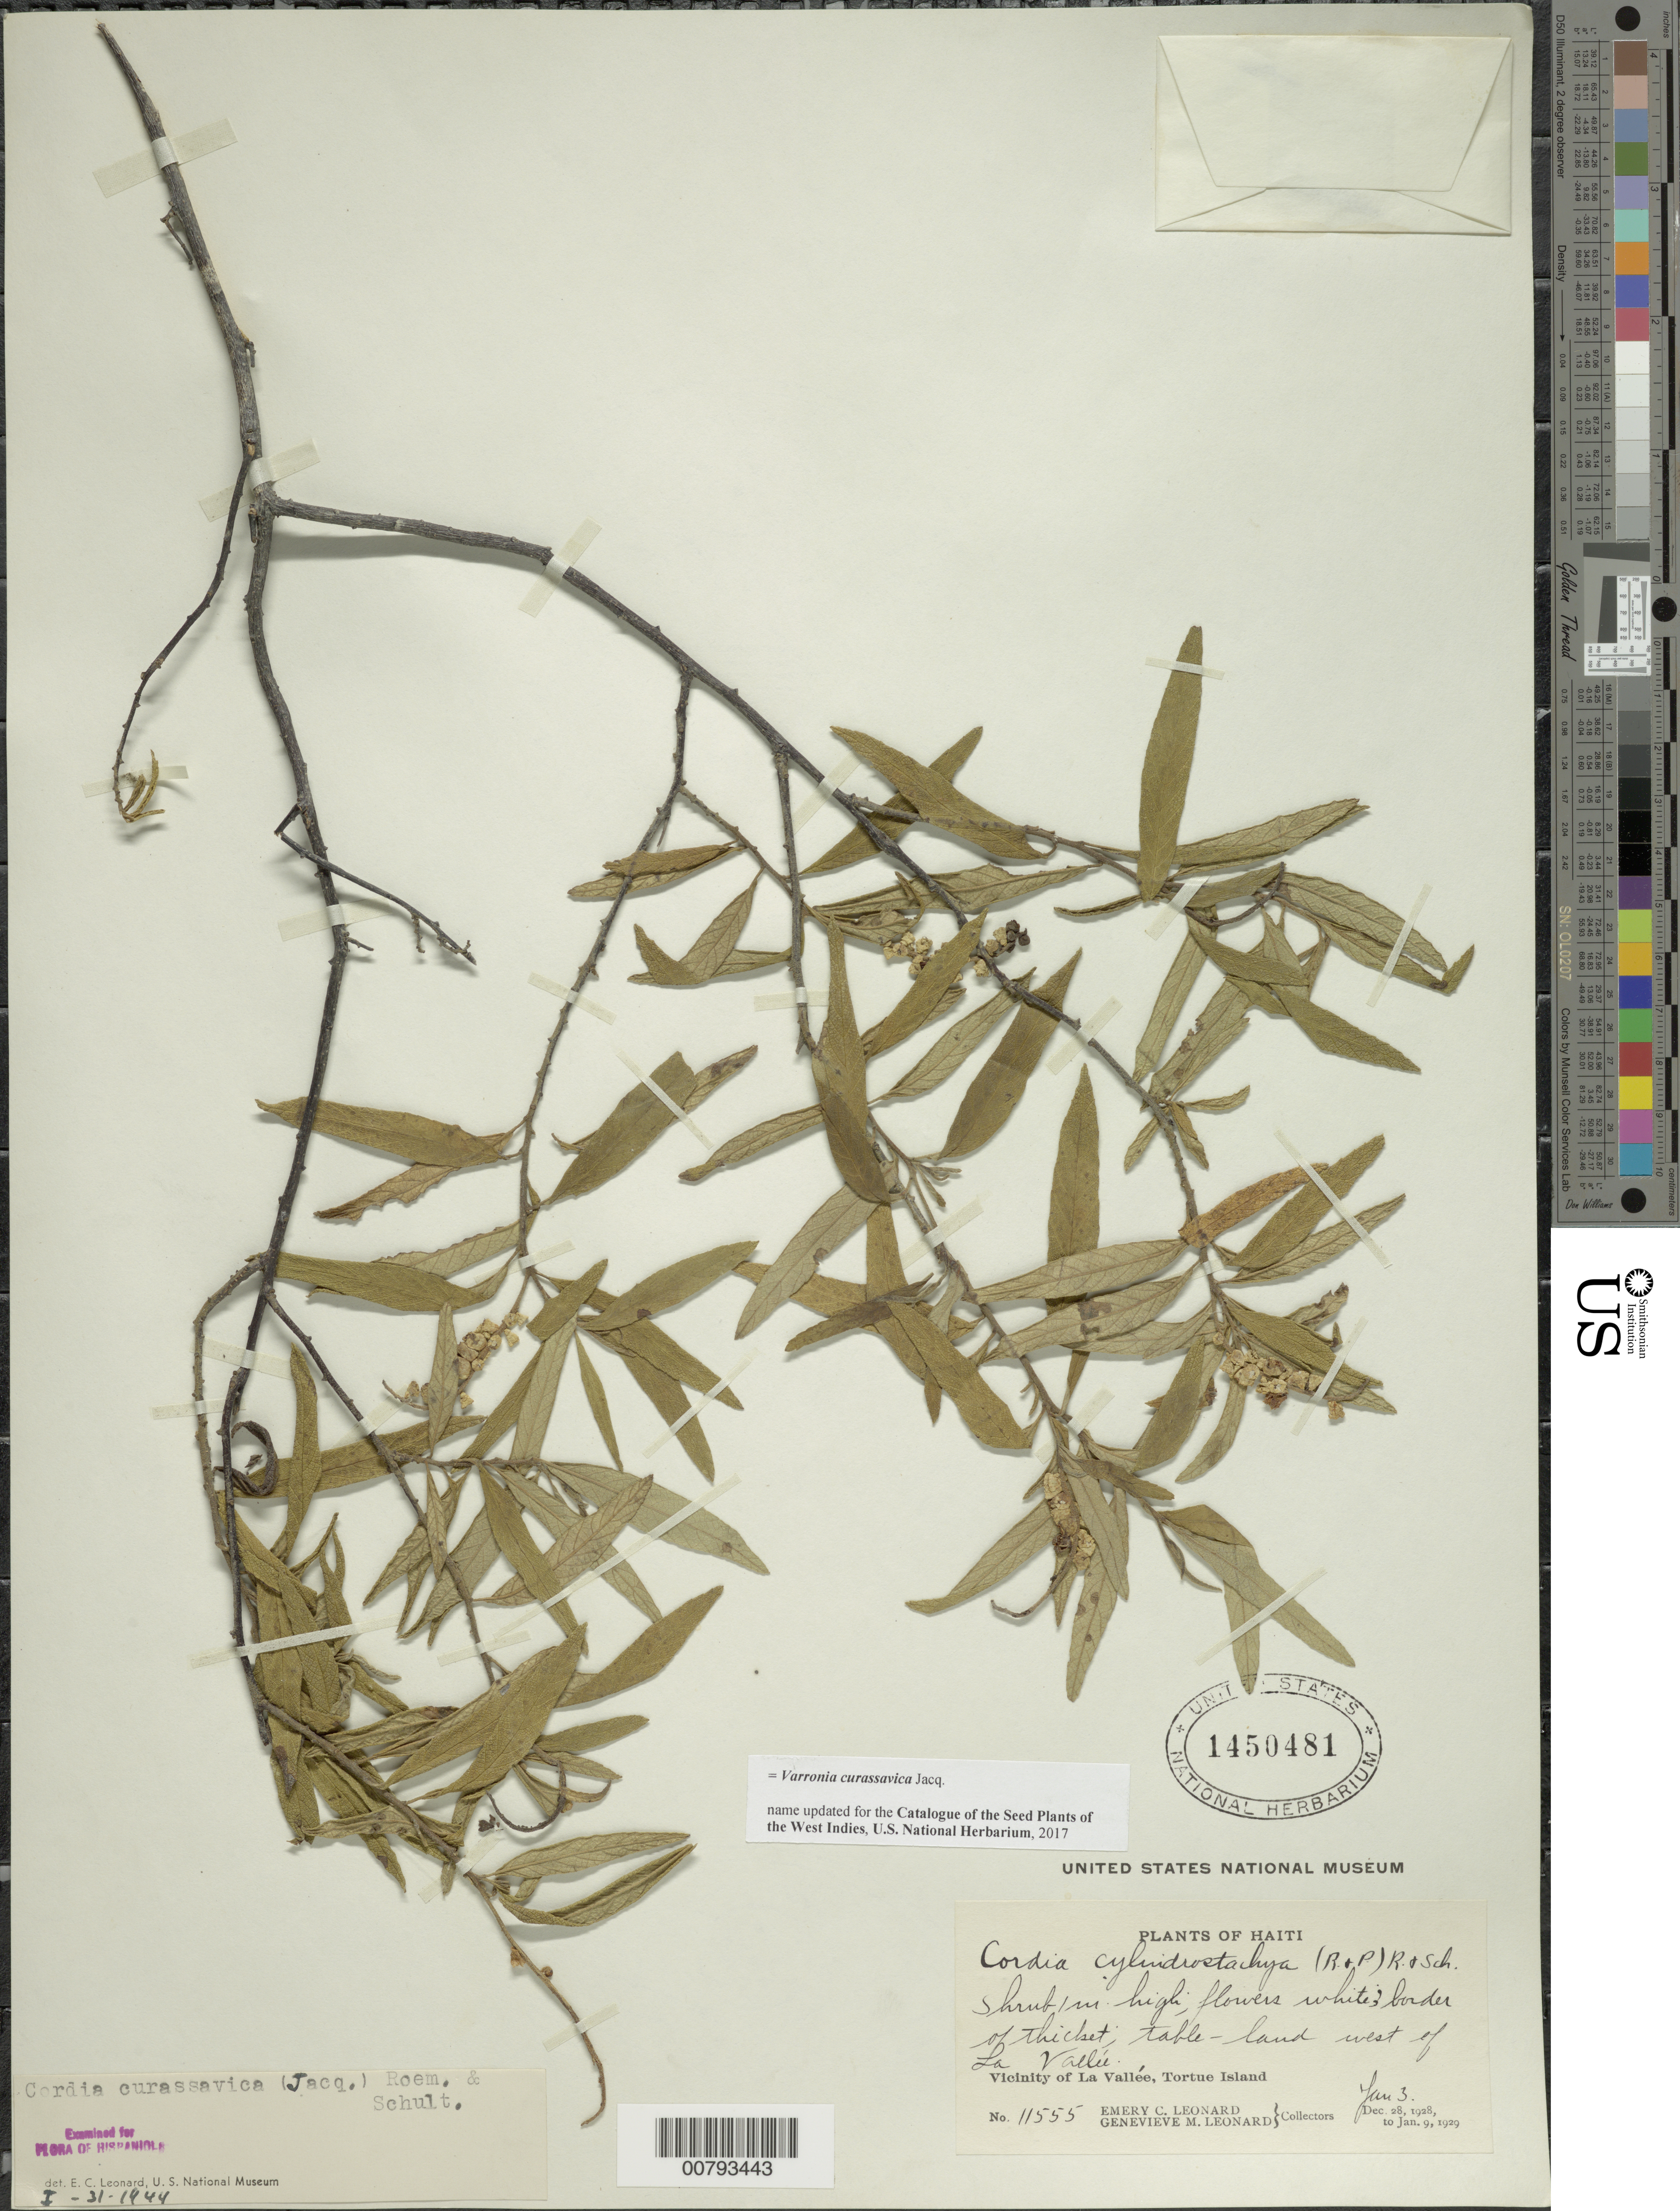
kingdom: Plantae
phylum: Tracheophyta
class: Magnoliopsida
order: Boraginales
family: Cordiaceae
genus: Varronia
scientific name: Varronia curassavica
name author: Jacq.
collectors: E. C. Leonard & G. M. Leonard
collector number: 11555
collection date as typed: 03 Jan 1929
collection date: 1929-01-03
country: Haiti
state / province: Nord-Óuest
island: Île de la Tortue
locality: Tortue Island, vicinity of La Vallée, table-land west of La Vallée.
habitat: Border of thicket.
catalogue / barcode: US 1450481